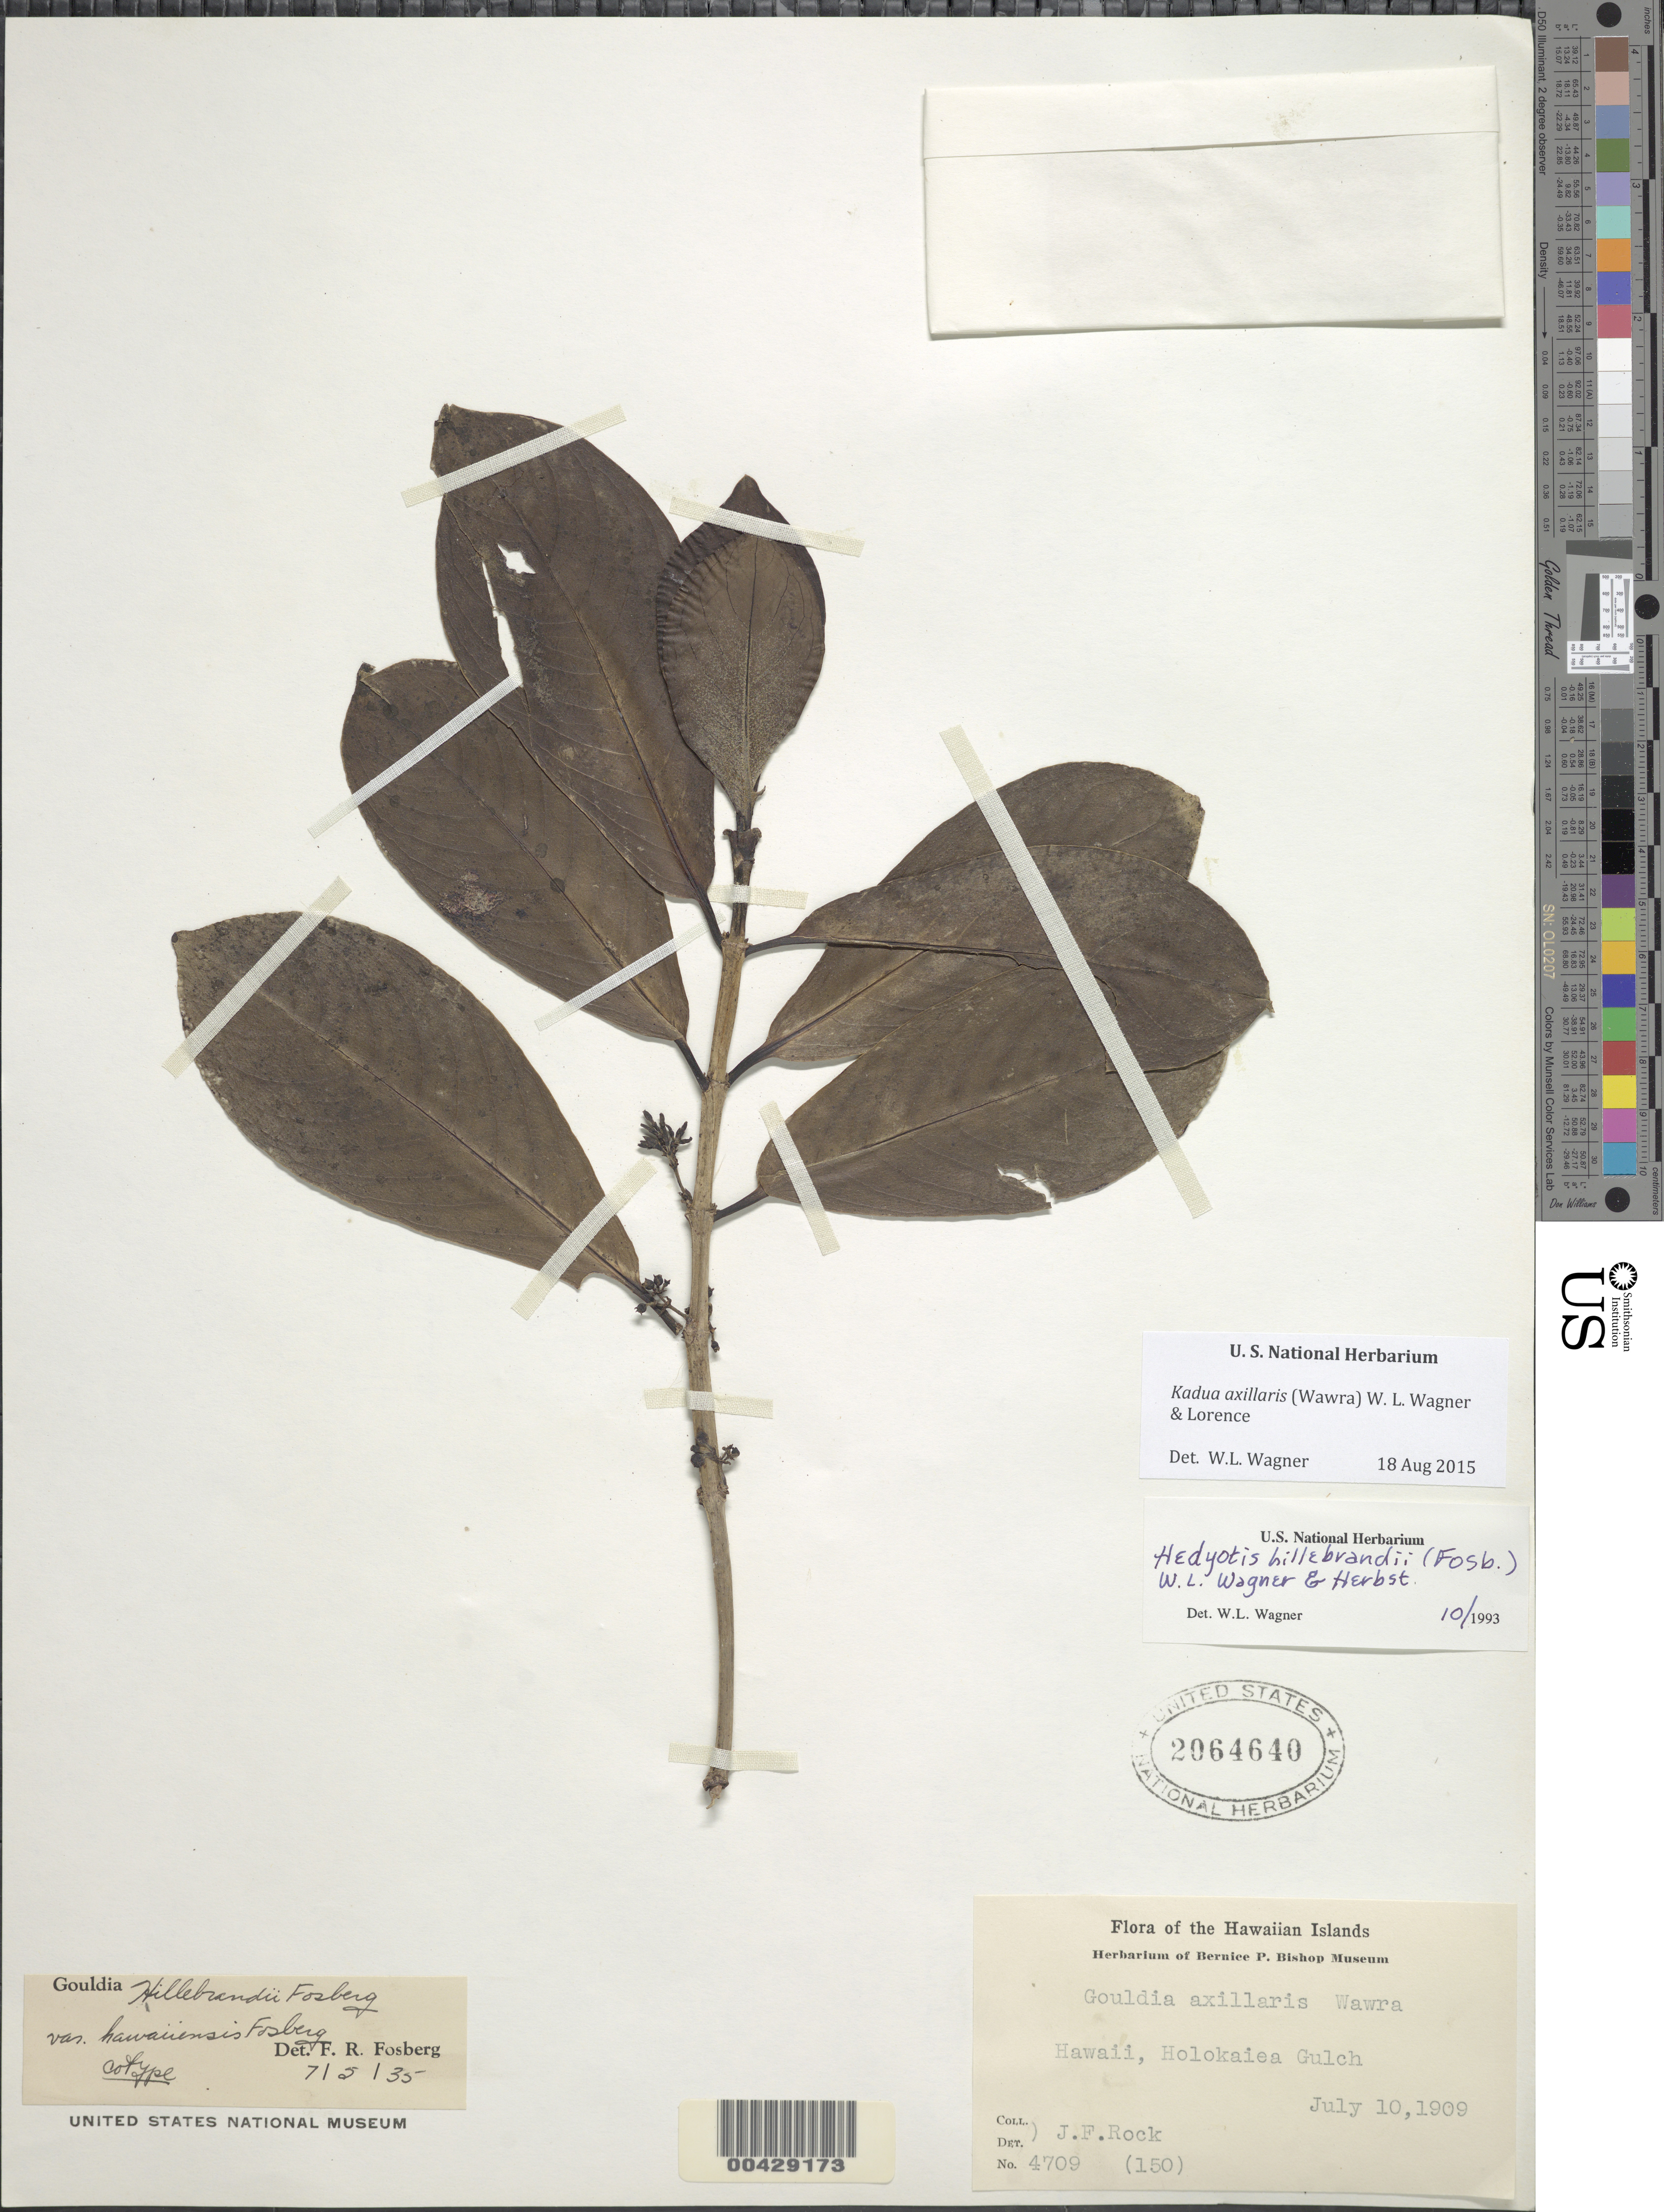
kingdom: Plantae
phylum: Tracheophyta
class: Magnoliopsida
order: Gentianales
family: Rubiaceae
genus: Kadua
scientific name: Kadua axillaris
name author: (Wawra) W.L. Wagner & Lorence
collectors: J. F. Rock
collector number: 4709(150)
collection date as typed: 10 Jul 1909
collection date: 1909-07-10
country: United States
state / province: Hawaii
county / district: Hawaii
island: Hawaii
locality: Holokaiea Gulch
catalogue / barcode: US 2064640